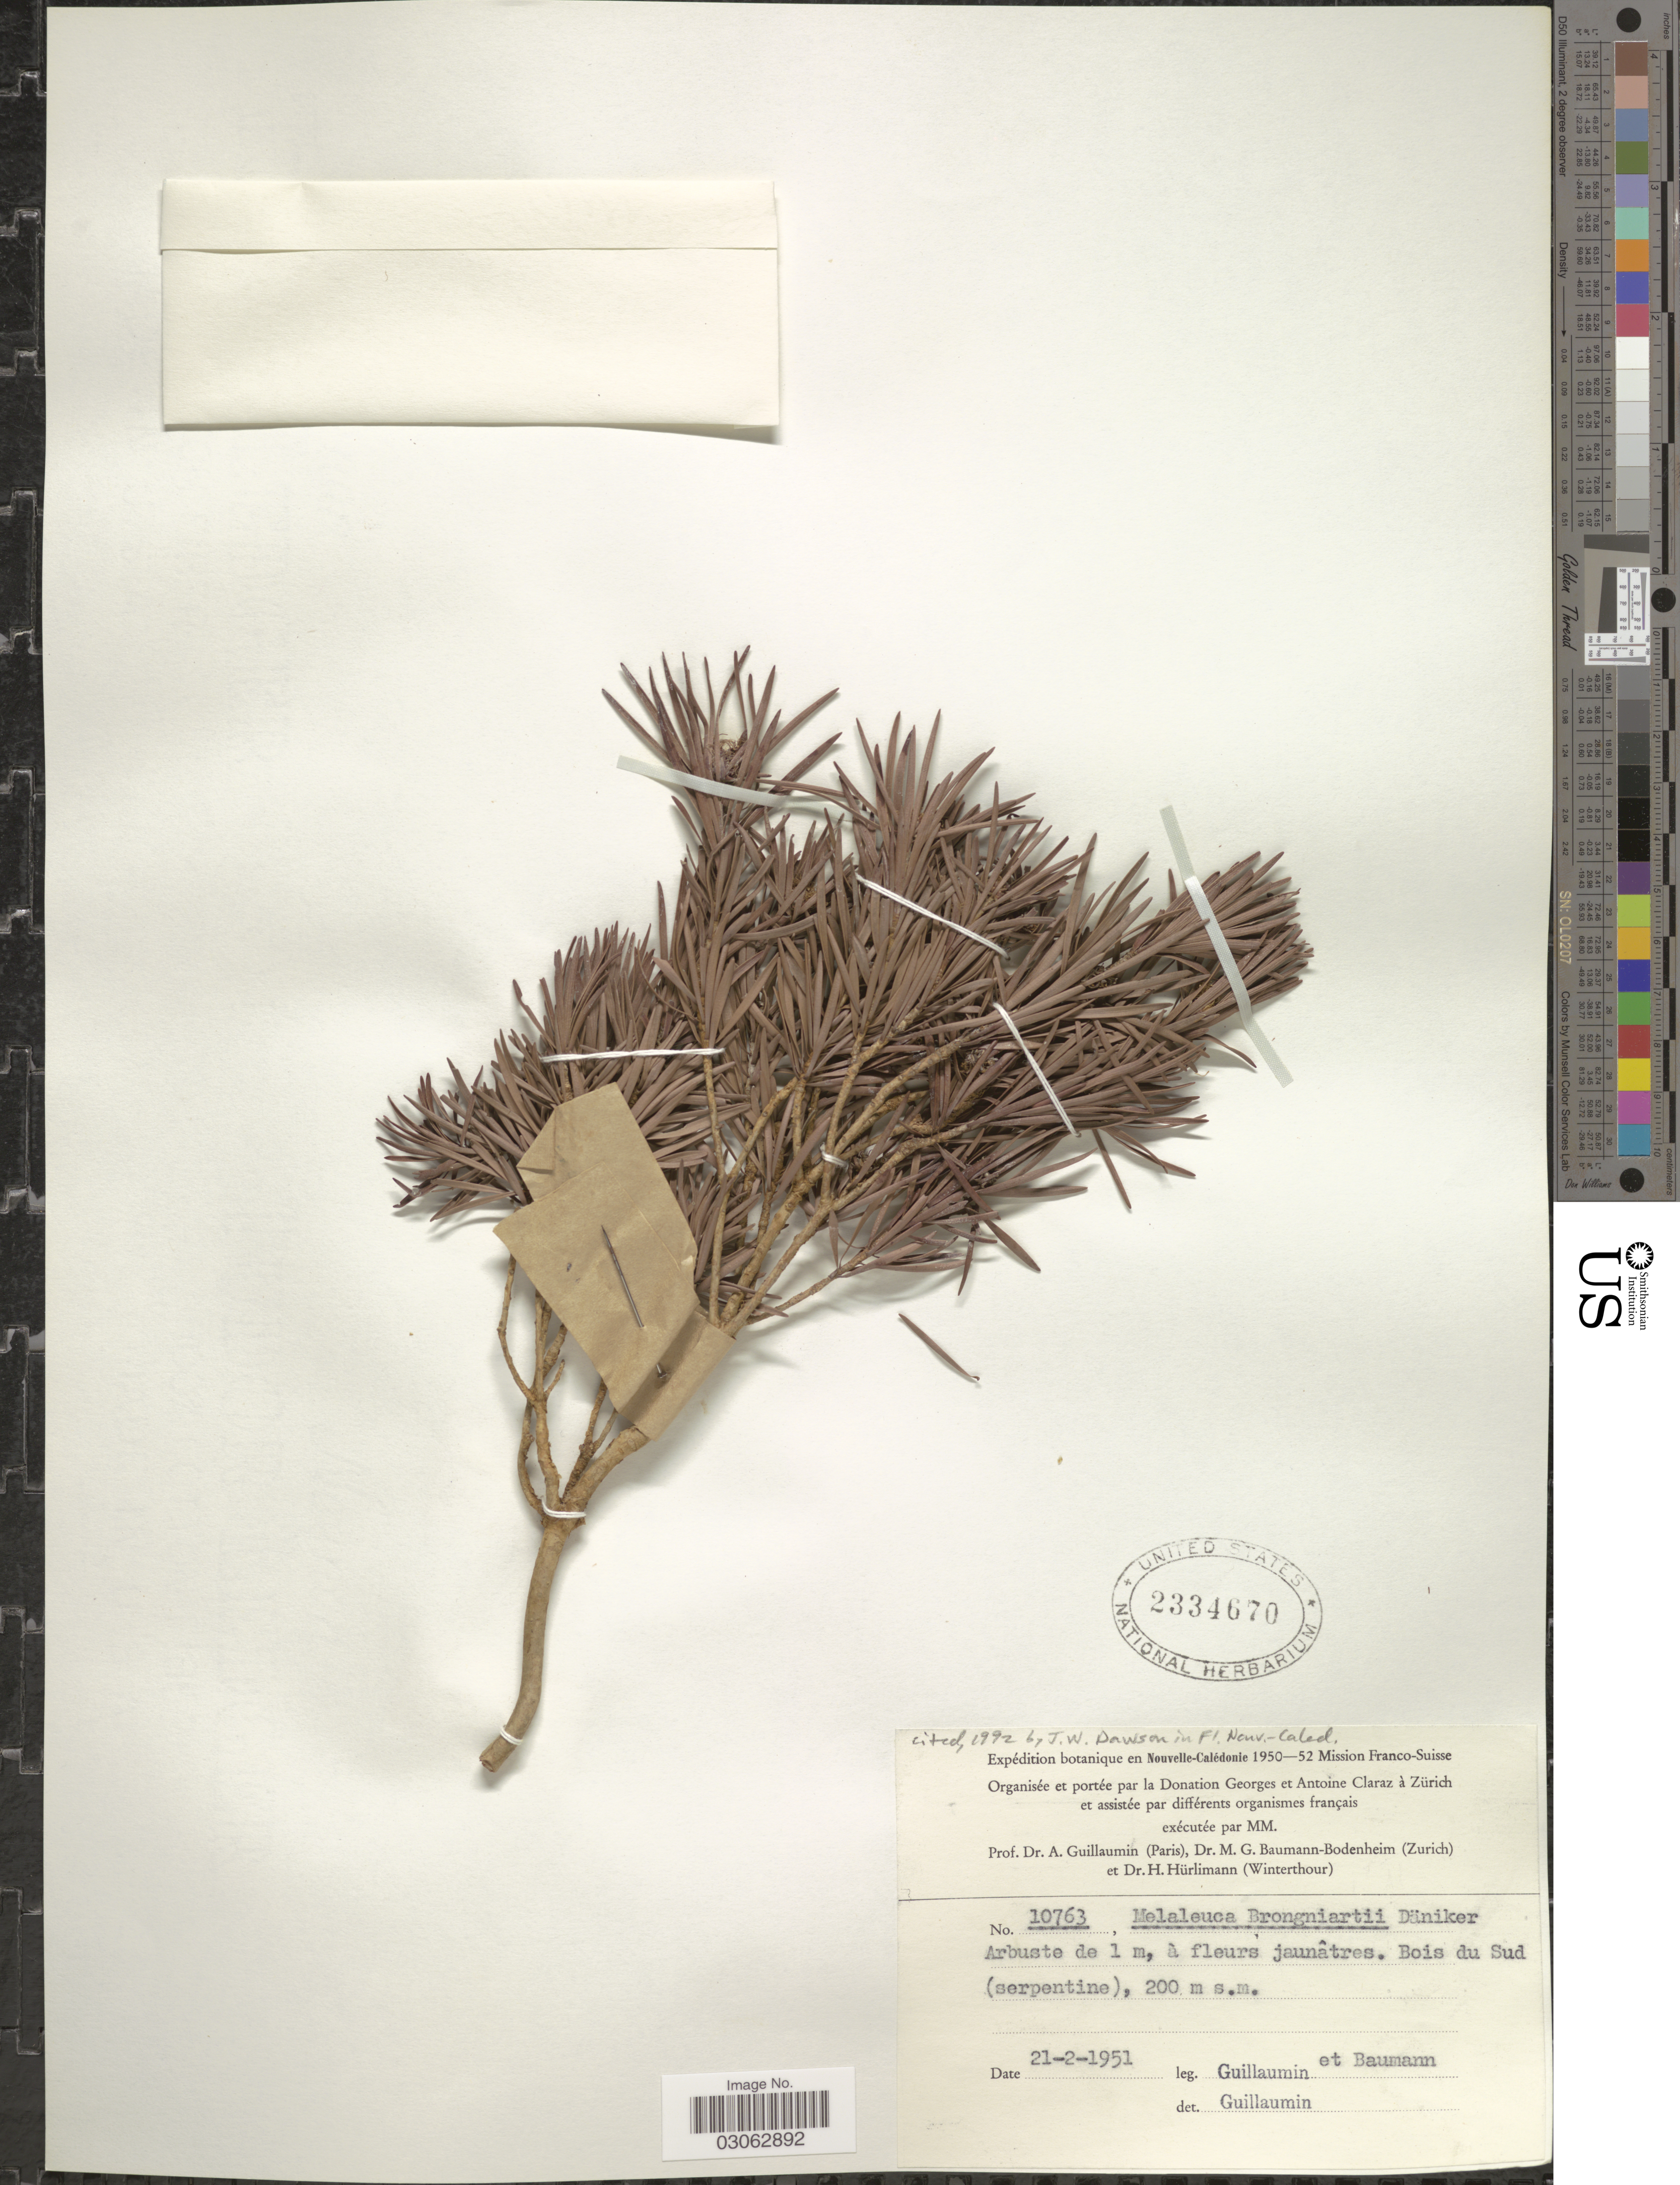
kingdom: Plantae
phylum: Tracheophyta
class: Magnoliopsida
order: Myrtales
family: Myrtaceae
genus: Melaleuca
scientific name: Melaleuca brongniartii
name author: F. Muell.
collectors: A. Guillaumin & M. G. Baumann-Bodenheim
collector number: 10763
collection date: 1951-02-21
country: New Caledonia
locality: Bois du Sud (serpentine).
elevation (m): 200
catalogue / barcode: US 2334670